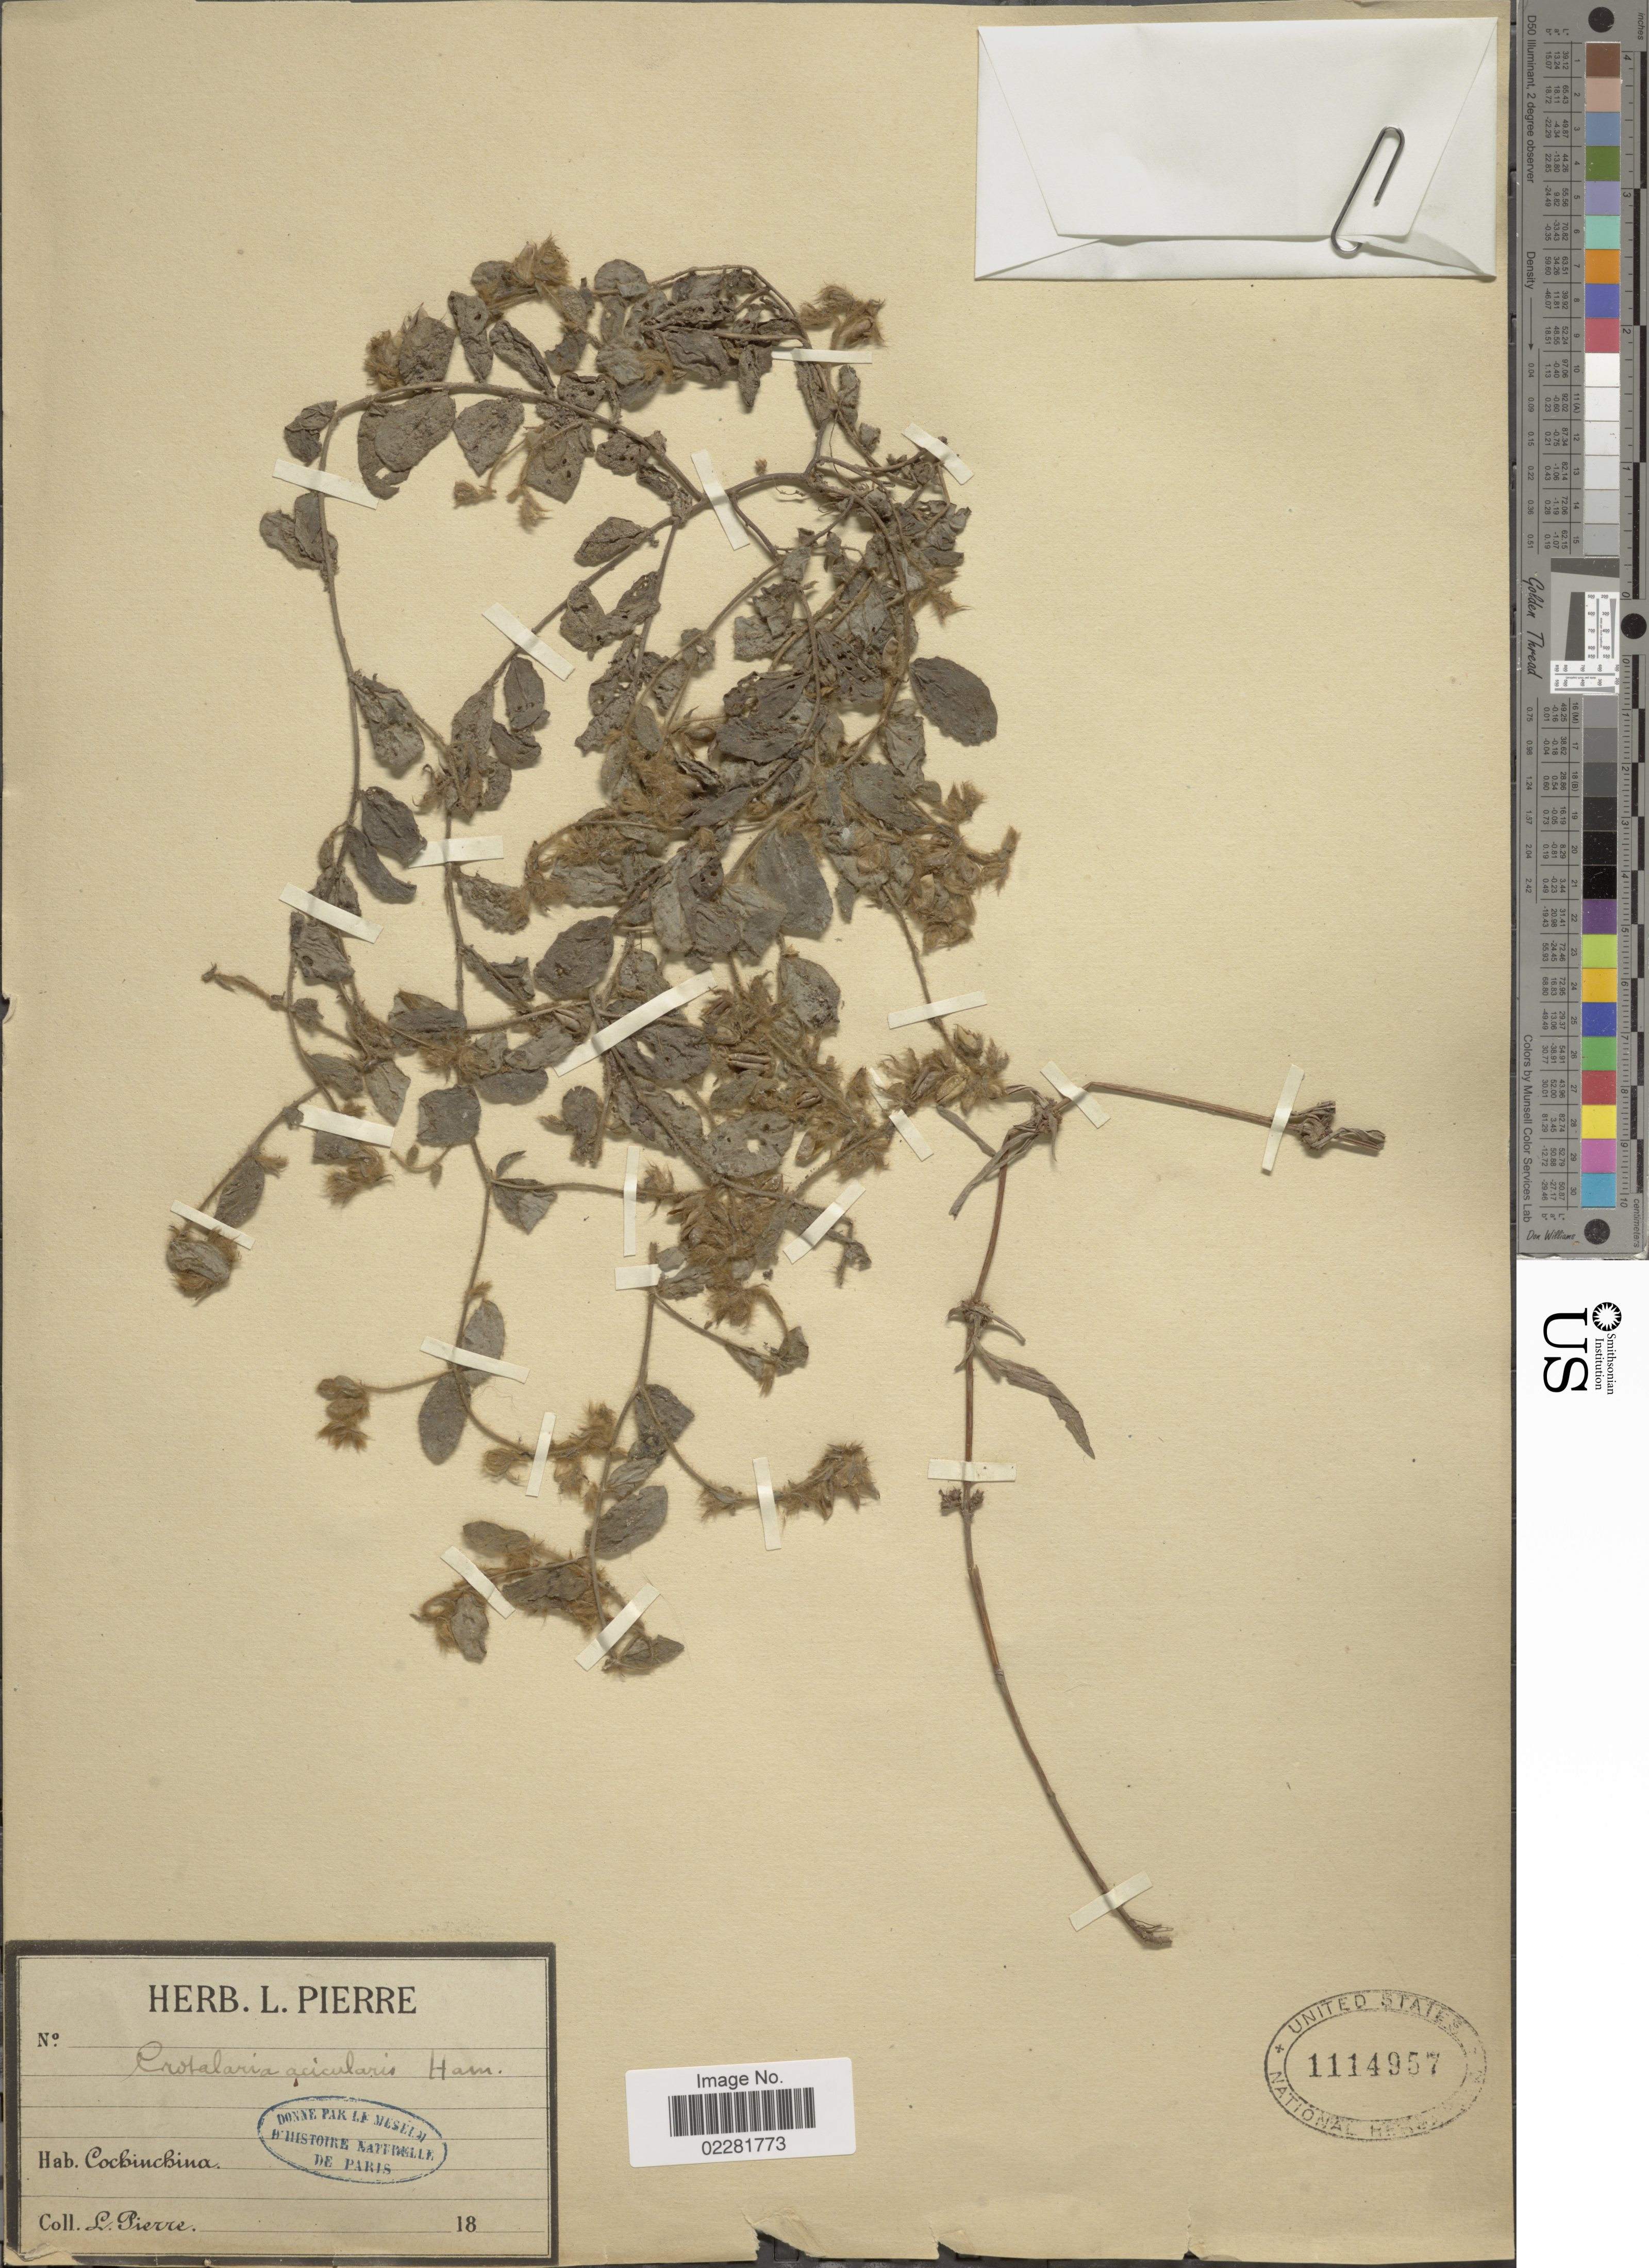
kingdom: Plantae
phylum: Tracheophyta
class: Magnoliopsida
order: Fabales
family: Fabaceae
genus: Crotalaria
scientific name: Crotalaria acicularis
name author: Ham.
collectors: L. Pierre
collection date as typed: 18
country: Vietnam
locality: Cochinchina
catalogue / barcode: US 1114957